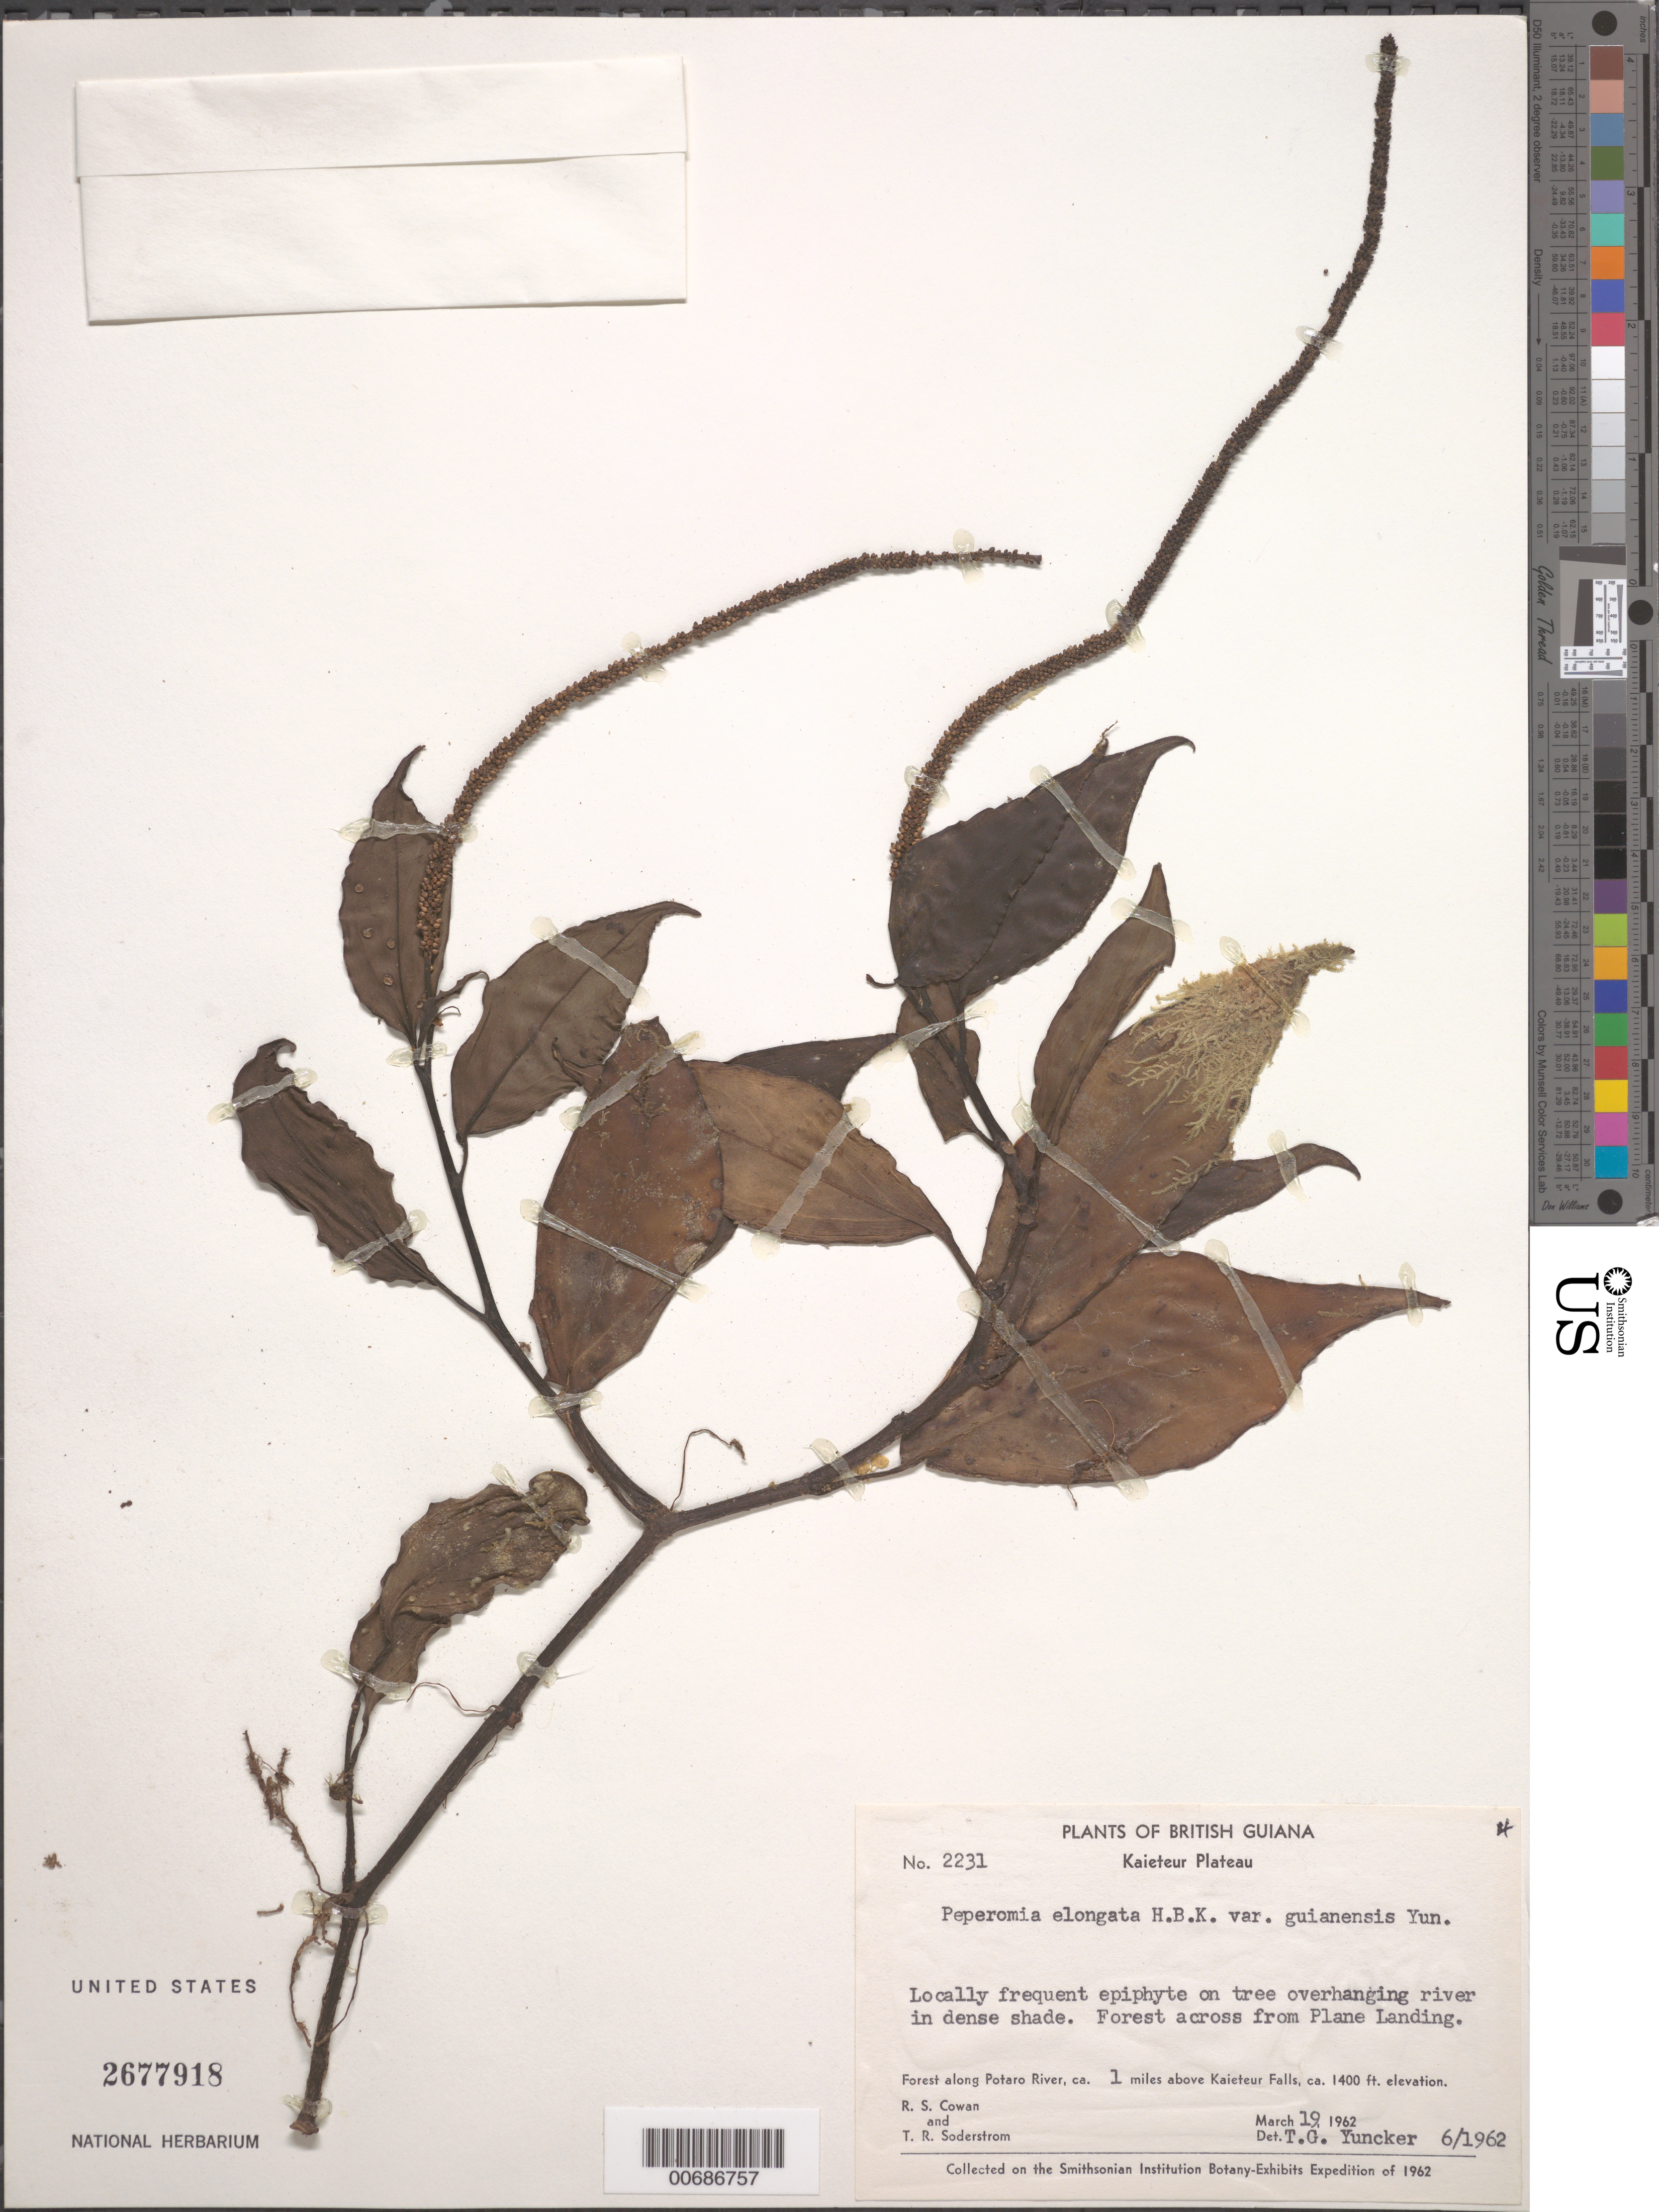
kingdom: Plantae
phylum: Tracheophyta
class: Magnoliopsida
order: Piperales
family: Piperaceae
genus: Peperomia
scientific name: Peperomia elongata var. guianensis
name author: Yunck.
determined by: Yuncker, T. G.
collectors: R. S. Cowan & T. R. Soderstrom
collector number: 2231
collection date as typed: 19-Mar-62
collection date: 1962-03-19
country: Guyana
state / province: Potaro-Siparuni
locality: Kaieteur Plateau, Potaro R., 1 mi. above Kaieteur Falls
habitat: Forest across from Plane Landing, on tree overhanging river in dense shade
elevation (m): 427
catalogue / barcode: US 2677918